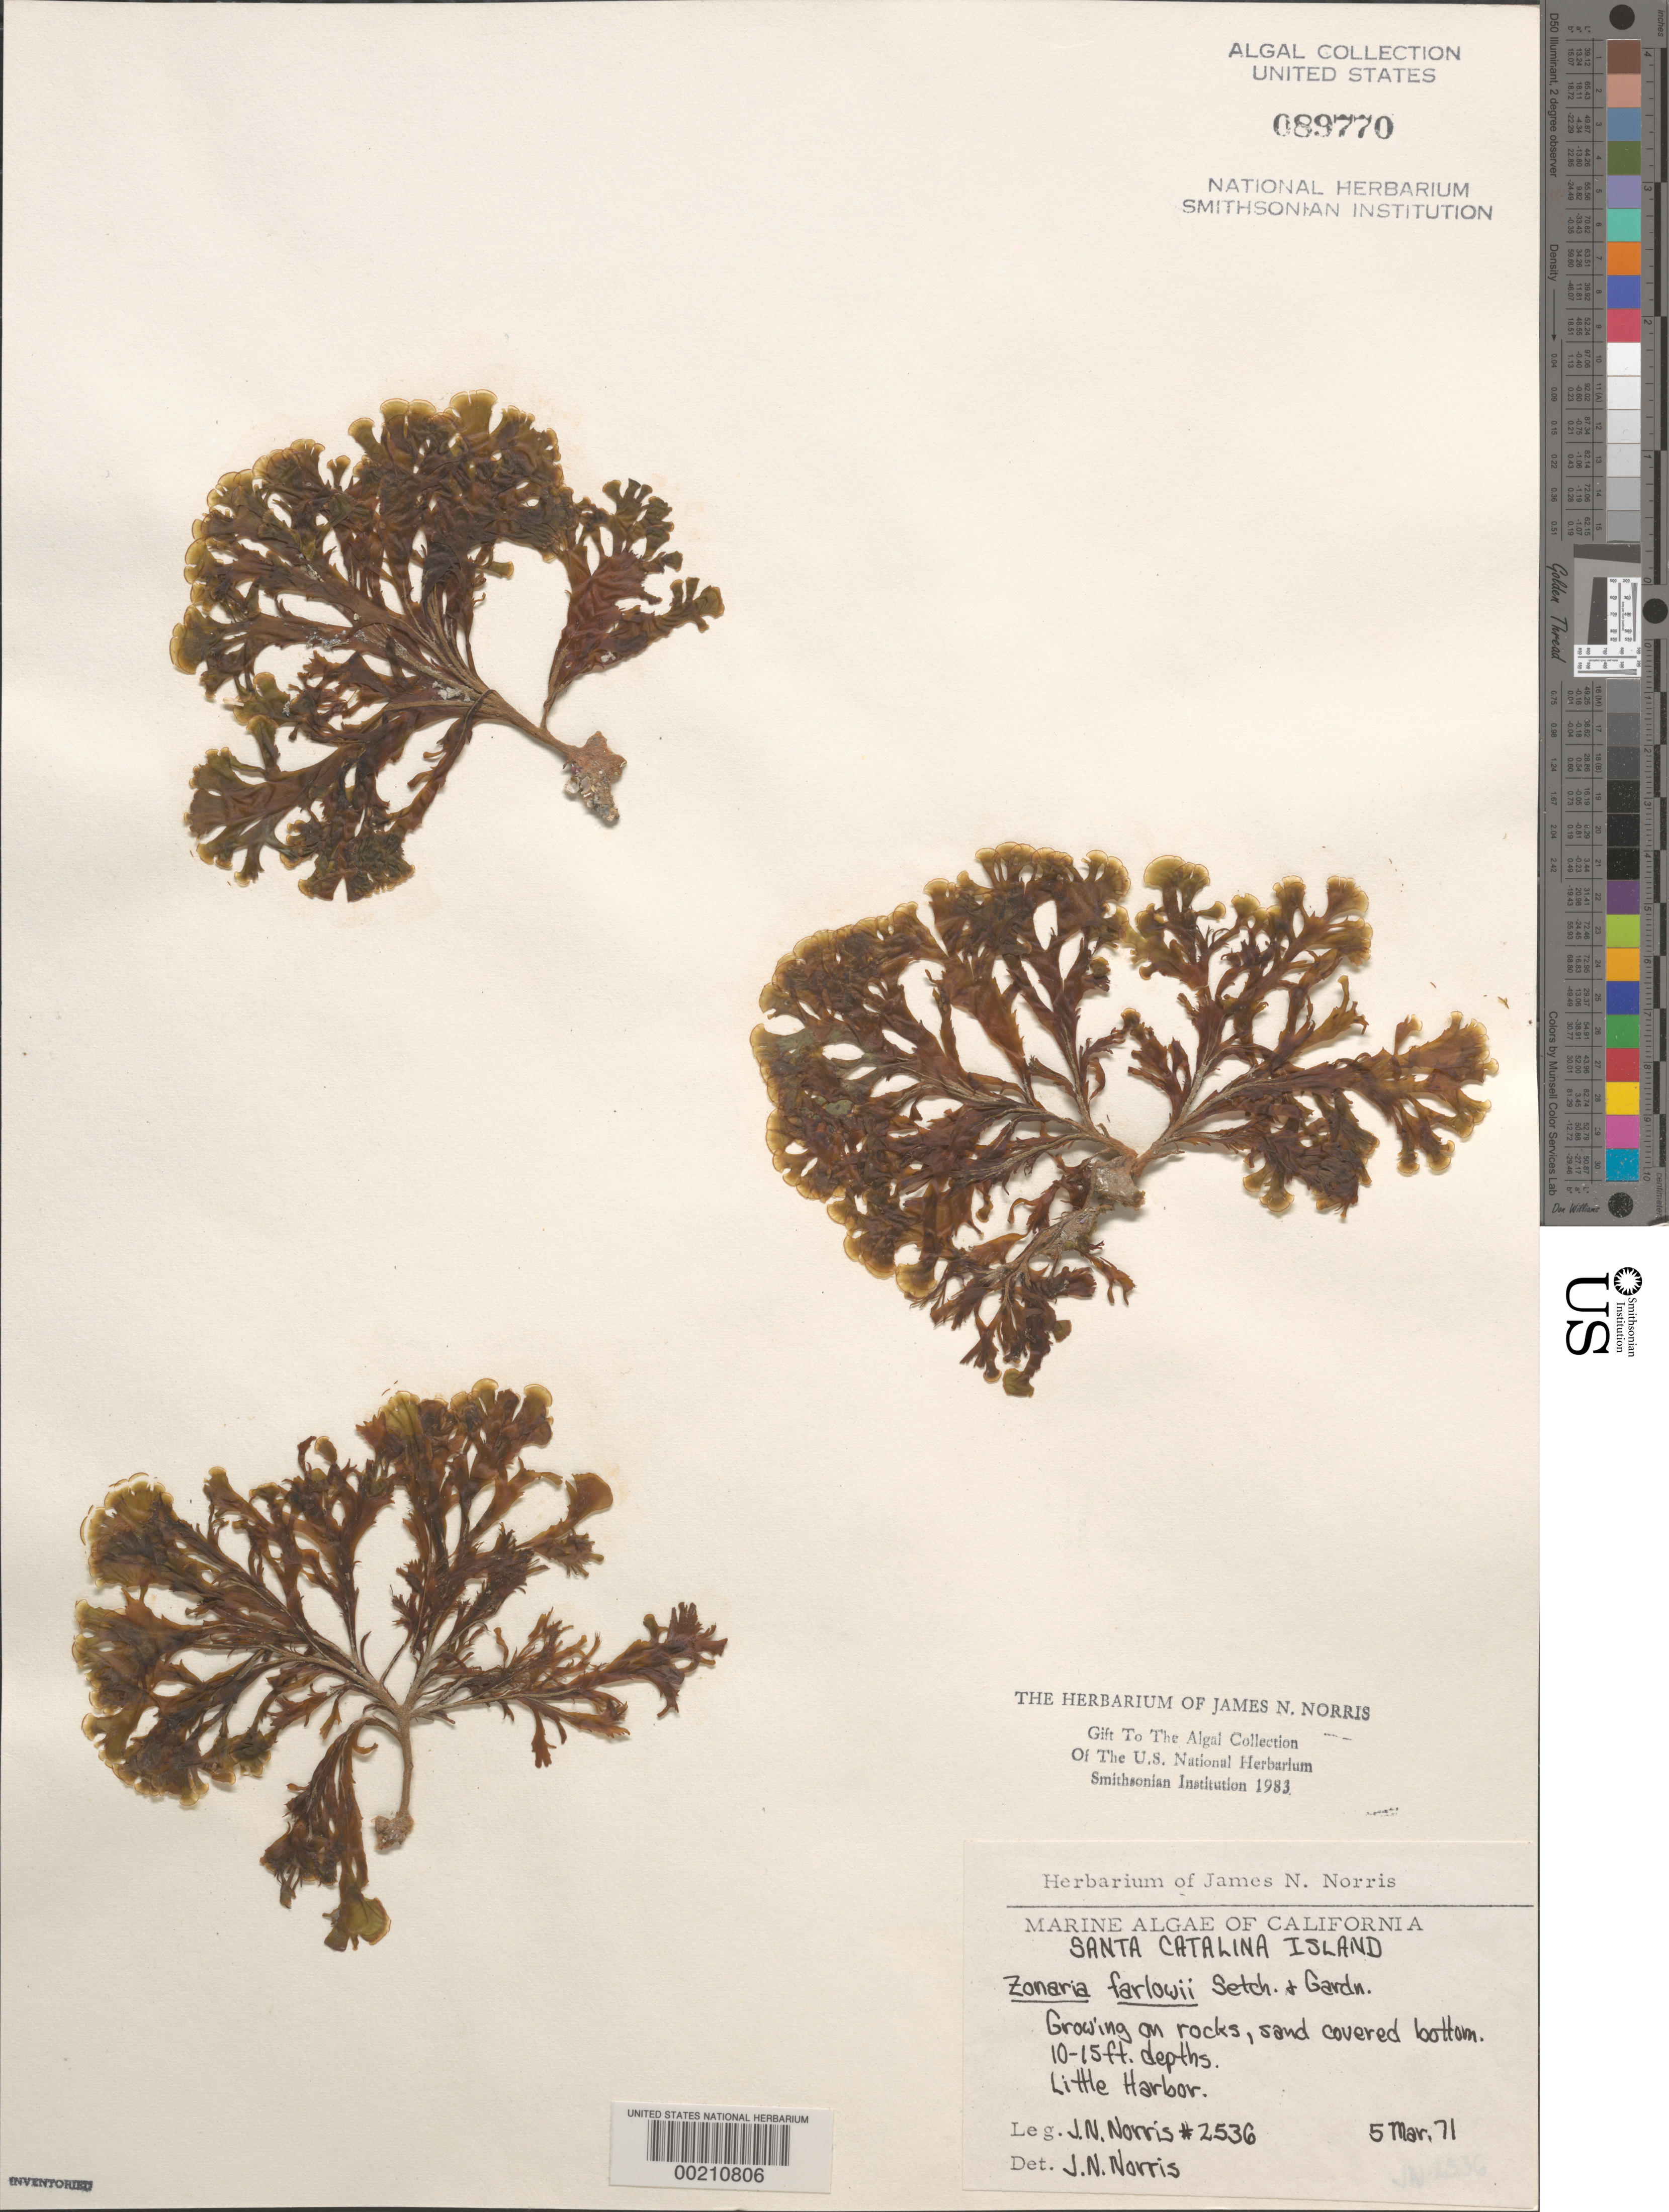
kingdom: Chromista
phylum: Ochrophyta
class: Phaeophyceae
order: Dictyotales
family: Dictyotaceae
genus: Zonaria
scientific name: Zonaria farlowii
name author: Setch. & N.L. Gardner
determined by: Norris, James N.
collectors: J. N. Norris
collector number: JN-2536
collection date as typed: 05 Mar 1971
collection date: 1971-03-05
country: United States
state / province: California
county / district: Los Angeles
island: Santa Catalina Island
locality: Little Harbor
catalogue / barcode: US 89770